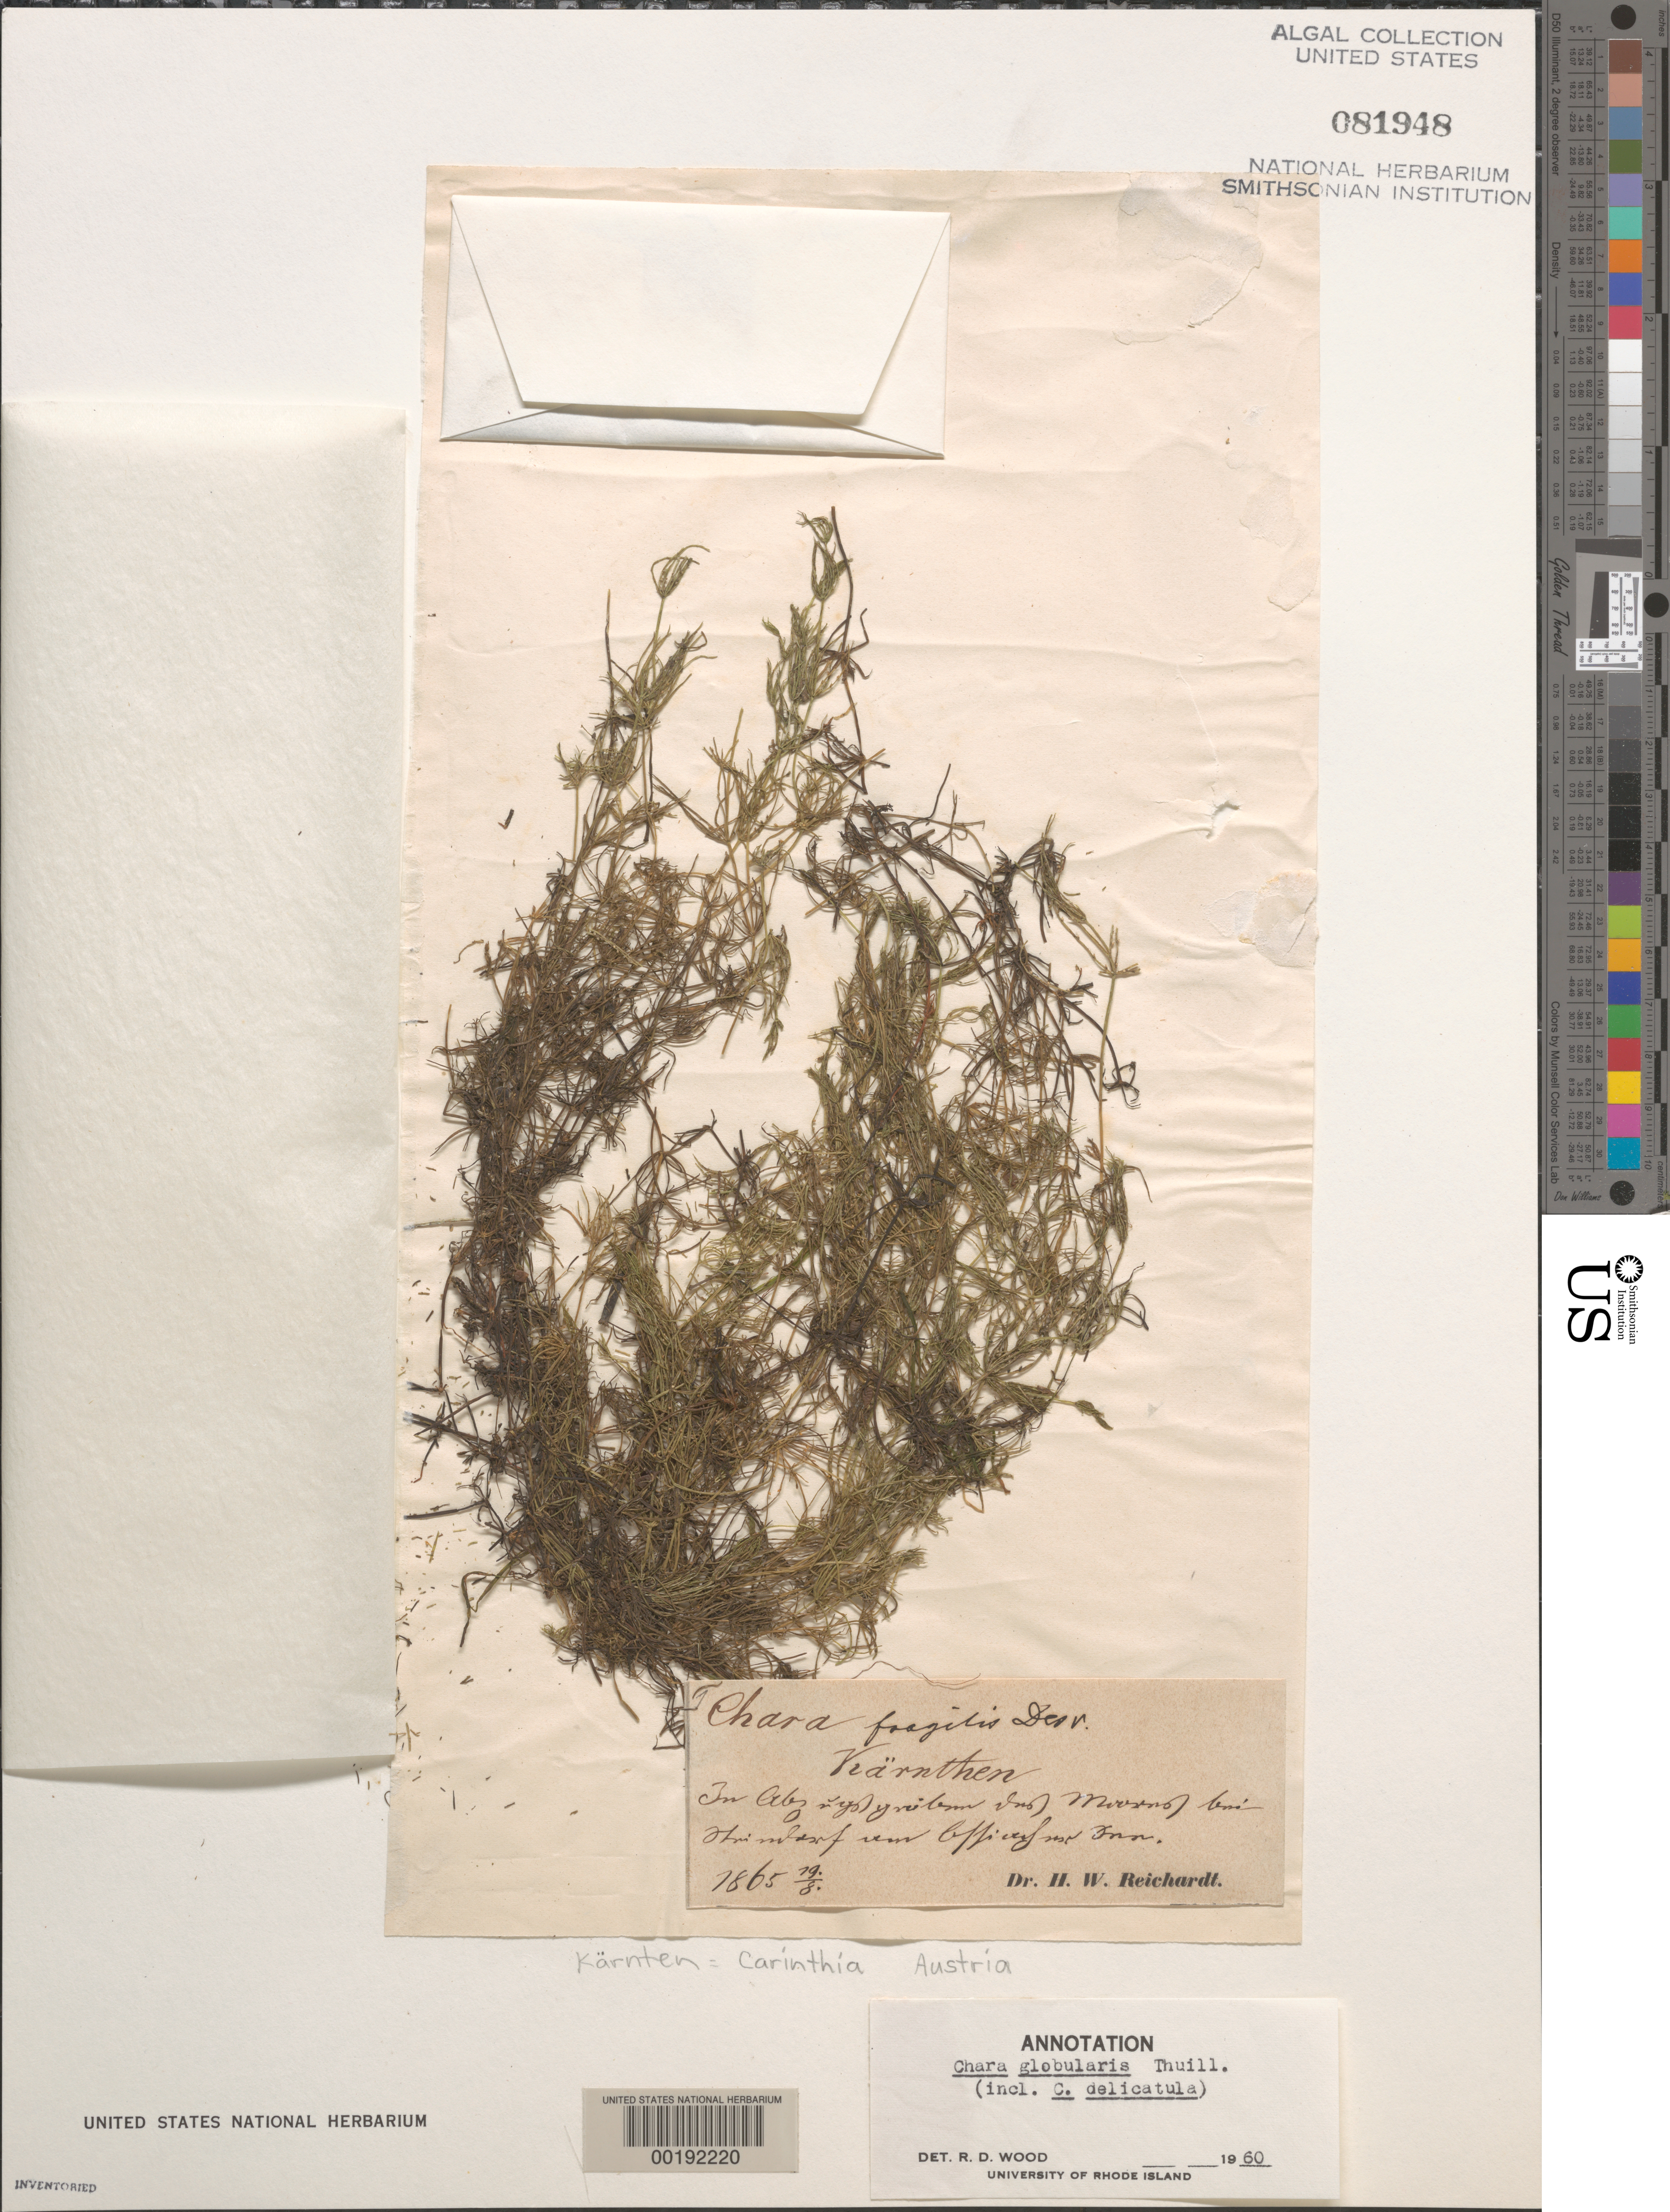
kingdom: Plantae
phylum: Charophyta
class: Charophyceae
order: Charales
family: Characeae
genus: Chara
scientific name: Chara globularis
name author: Thuiller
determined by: Wood, R. D.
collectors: H. W. Reichardt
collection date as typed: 19 Aug 1865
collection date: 1865-08-19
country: Austria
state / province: Karnten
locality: Moorns near Hindorf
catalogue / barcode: US 81948